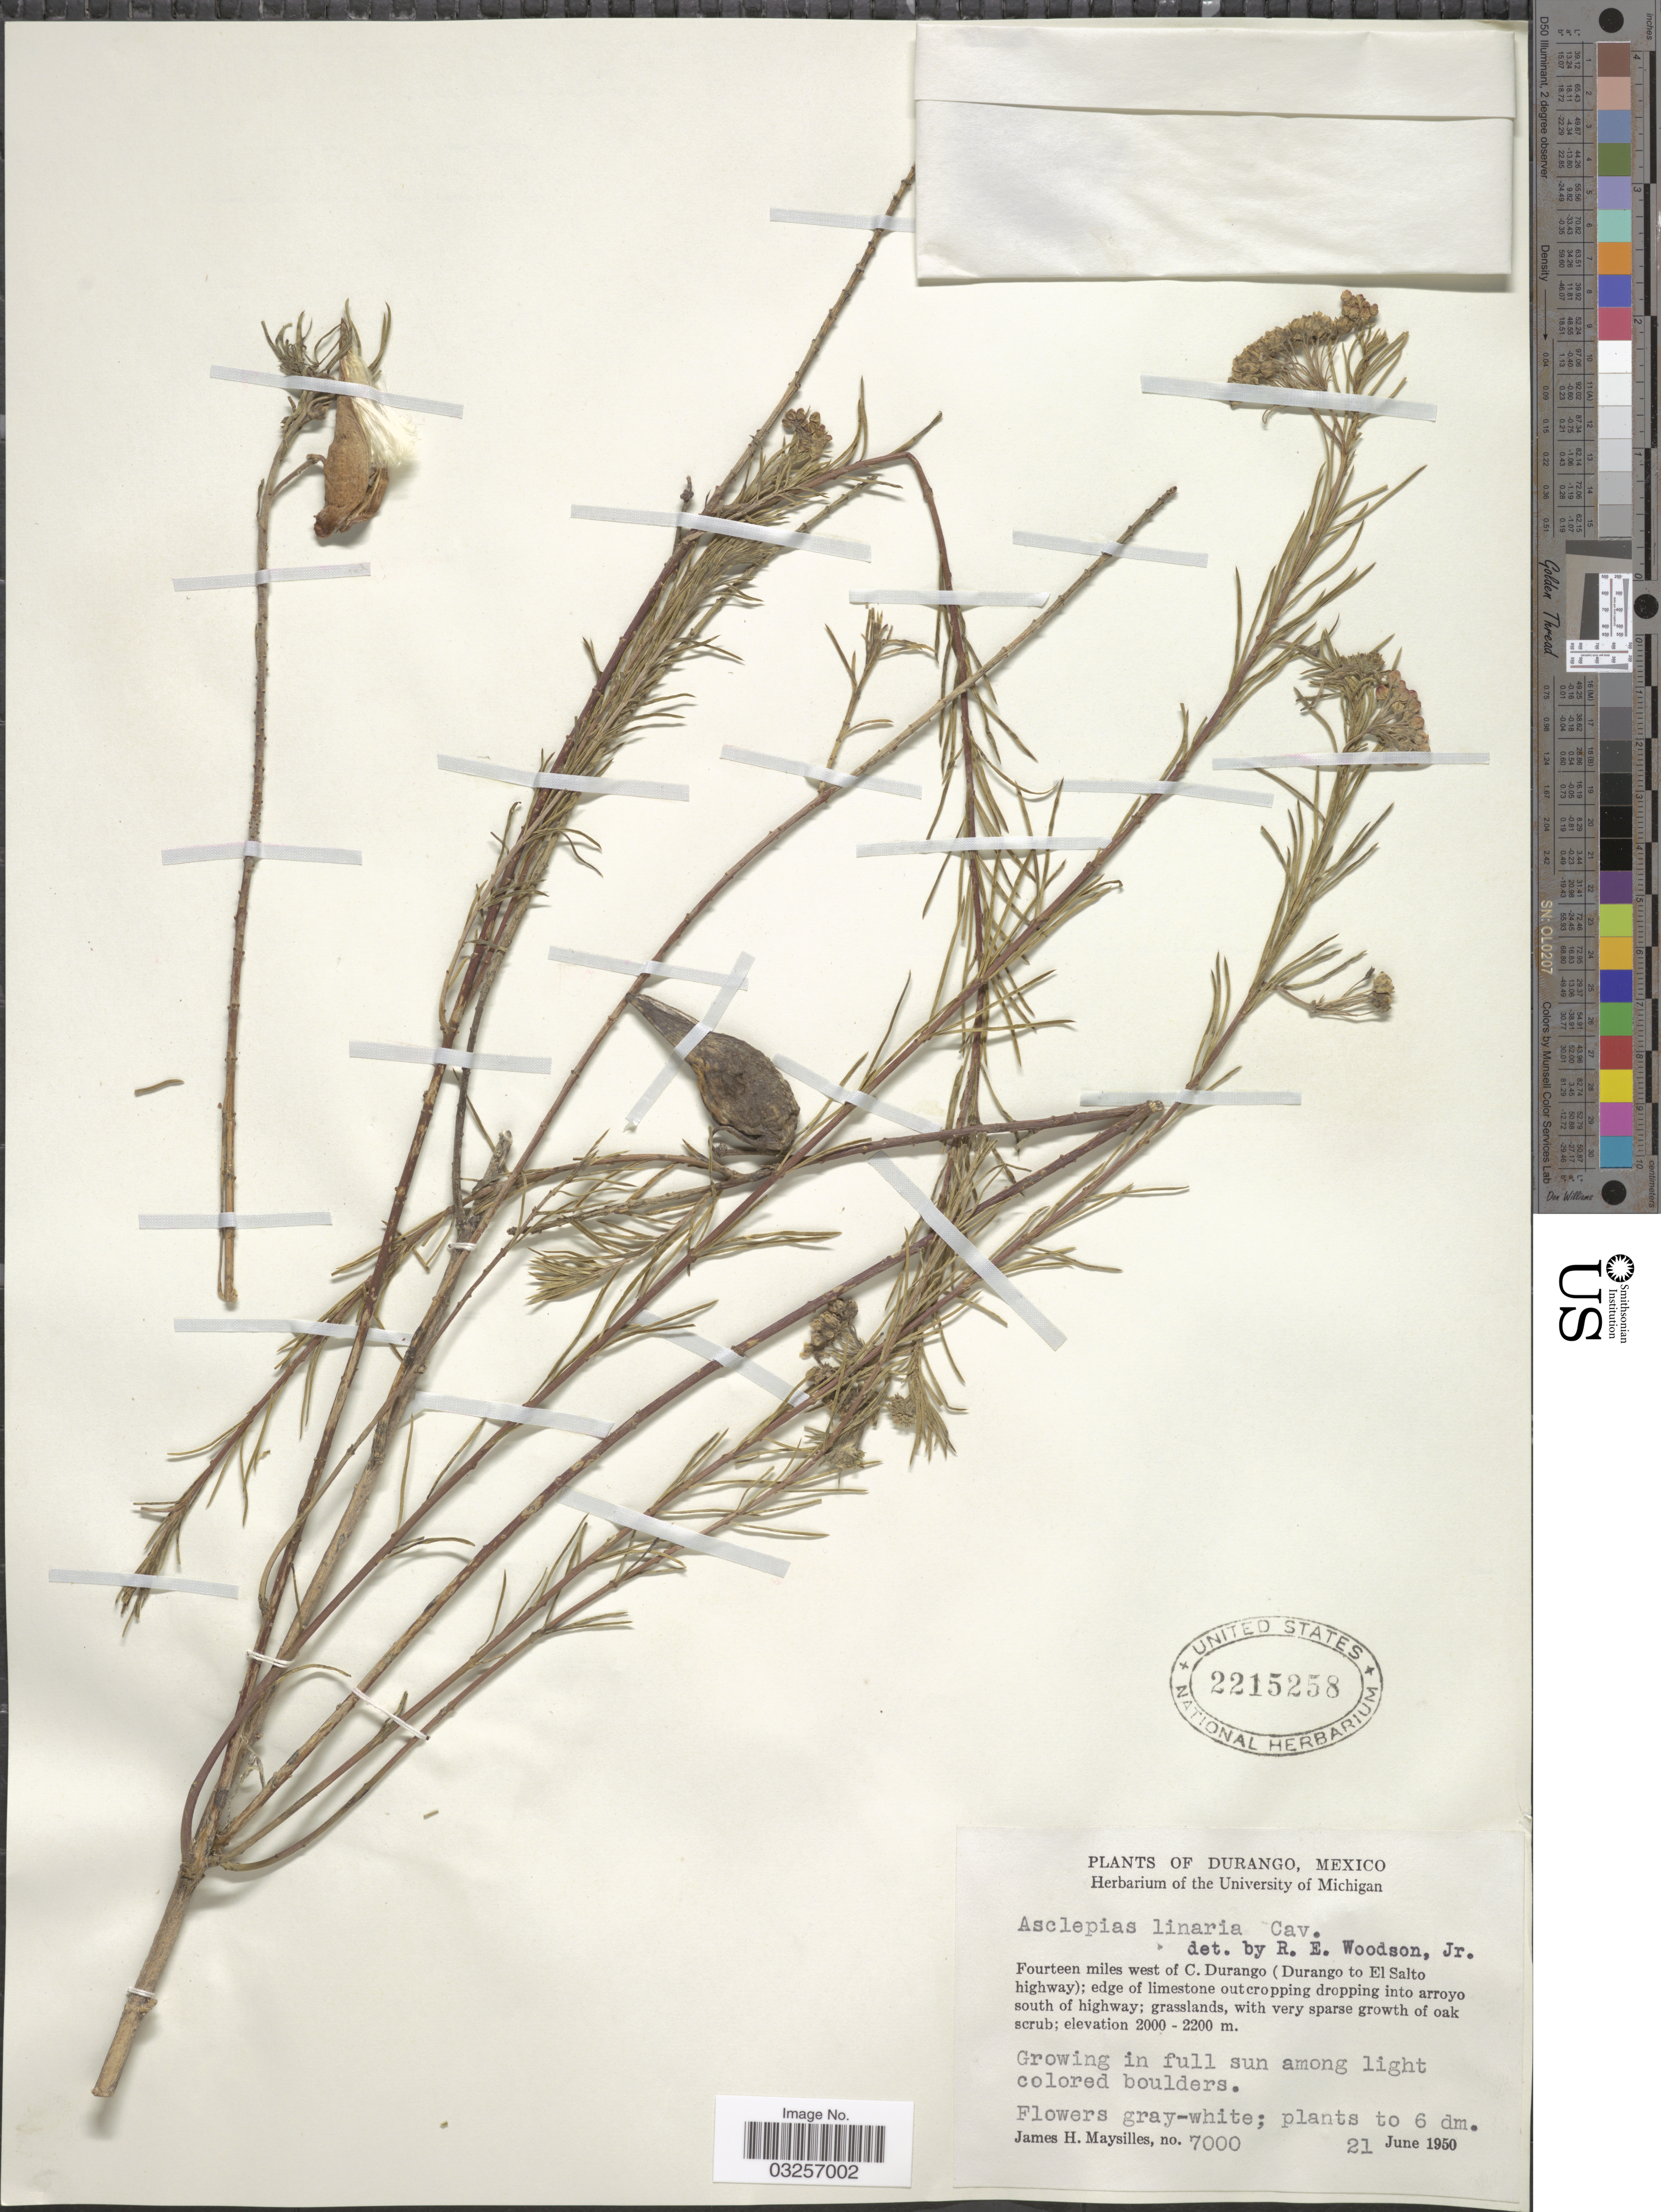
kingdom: Plantae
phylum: Tracheophyta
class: Magnoliopsida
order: Gentianales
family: Apocynaceae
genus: Asclepias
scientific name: Asclepias linaria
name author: Cav.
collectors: J. Maysilles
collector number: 7000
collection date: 1950-06-21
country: Mexico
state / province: Durango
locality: Fourteen miles west of C. Durango (Durango to El Salto highway)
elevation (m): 2000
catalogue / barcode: US 2215258